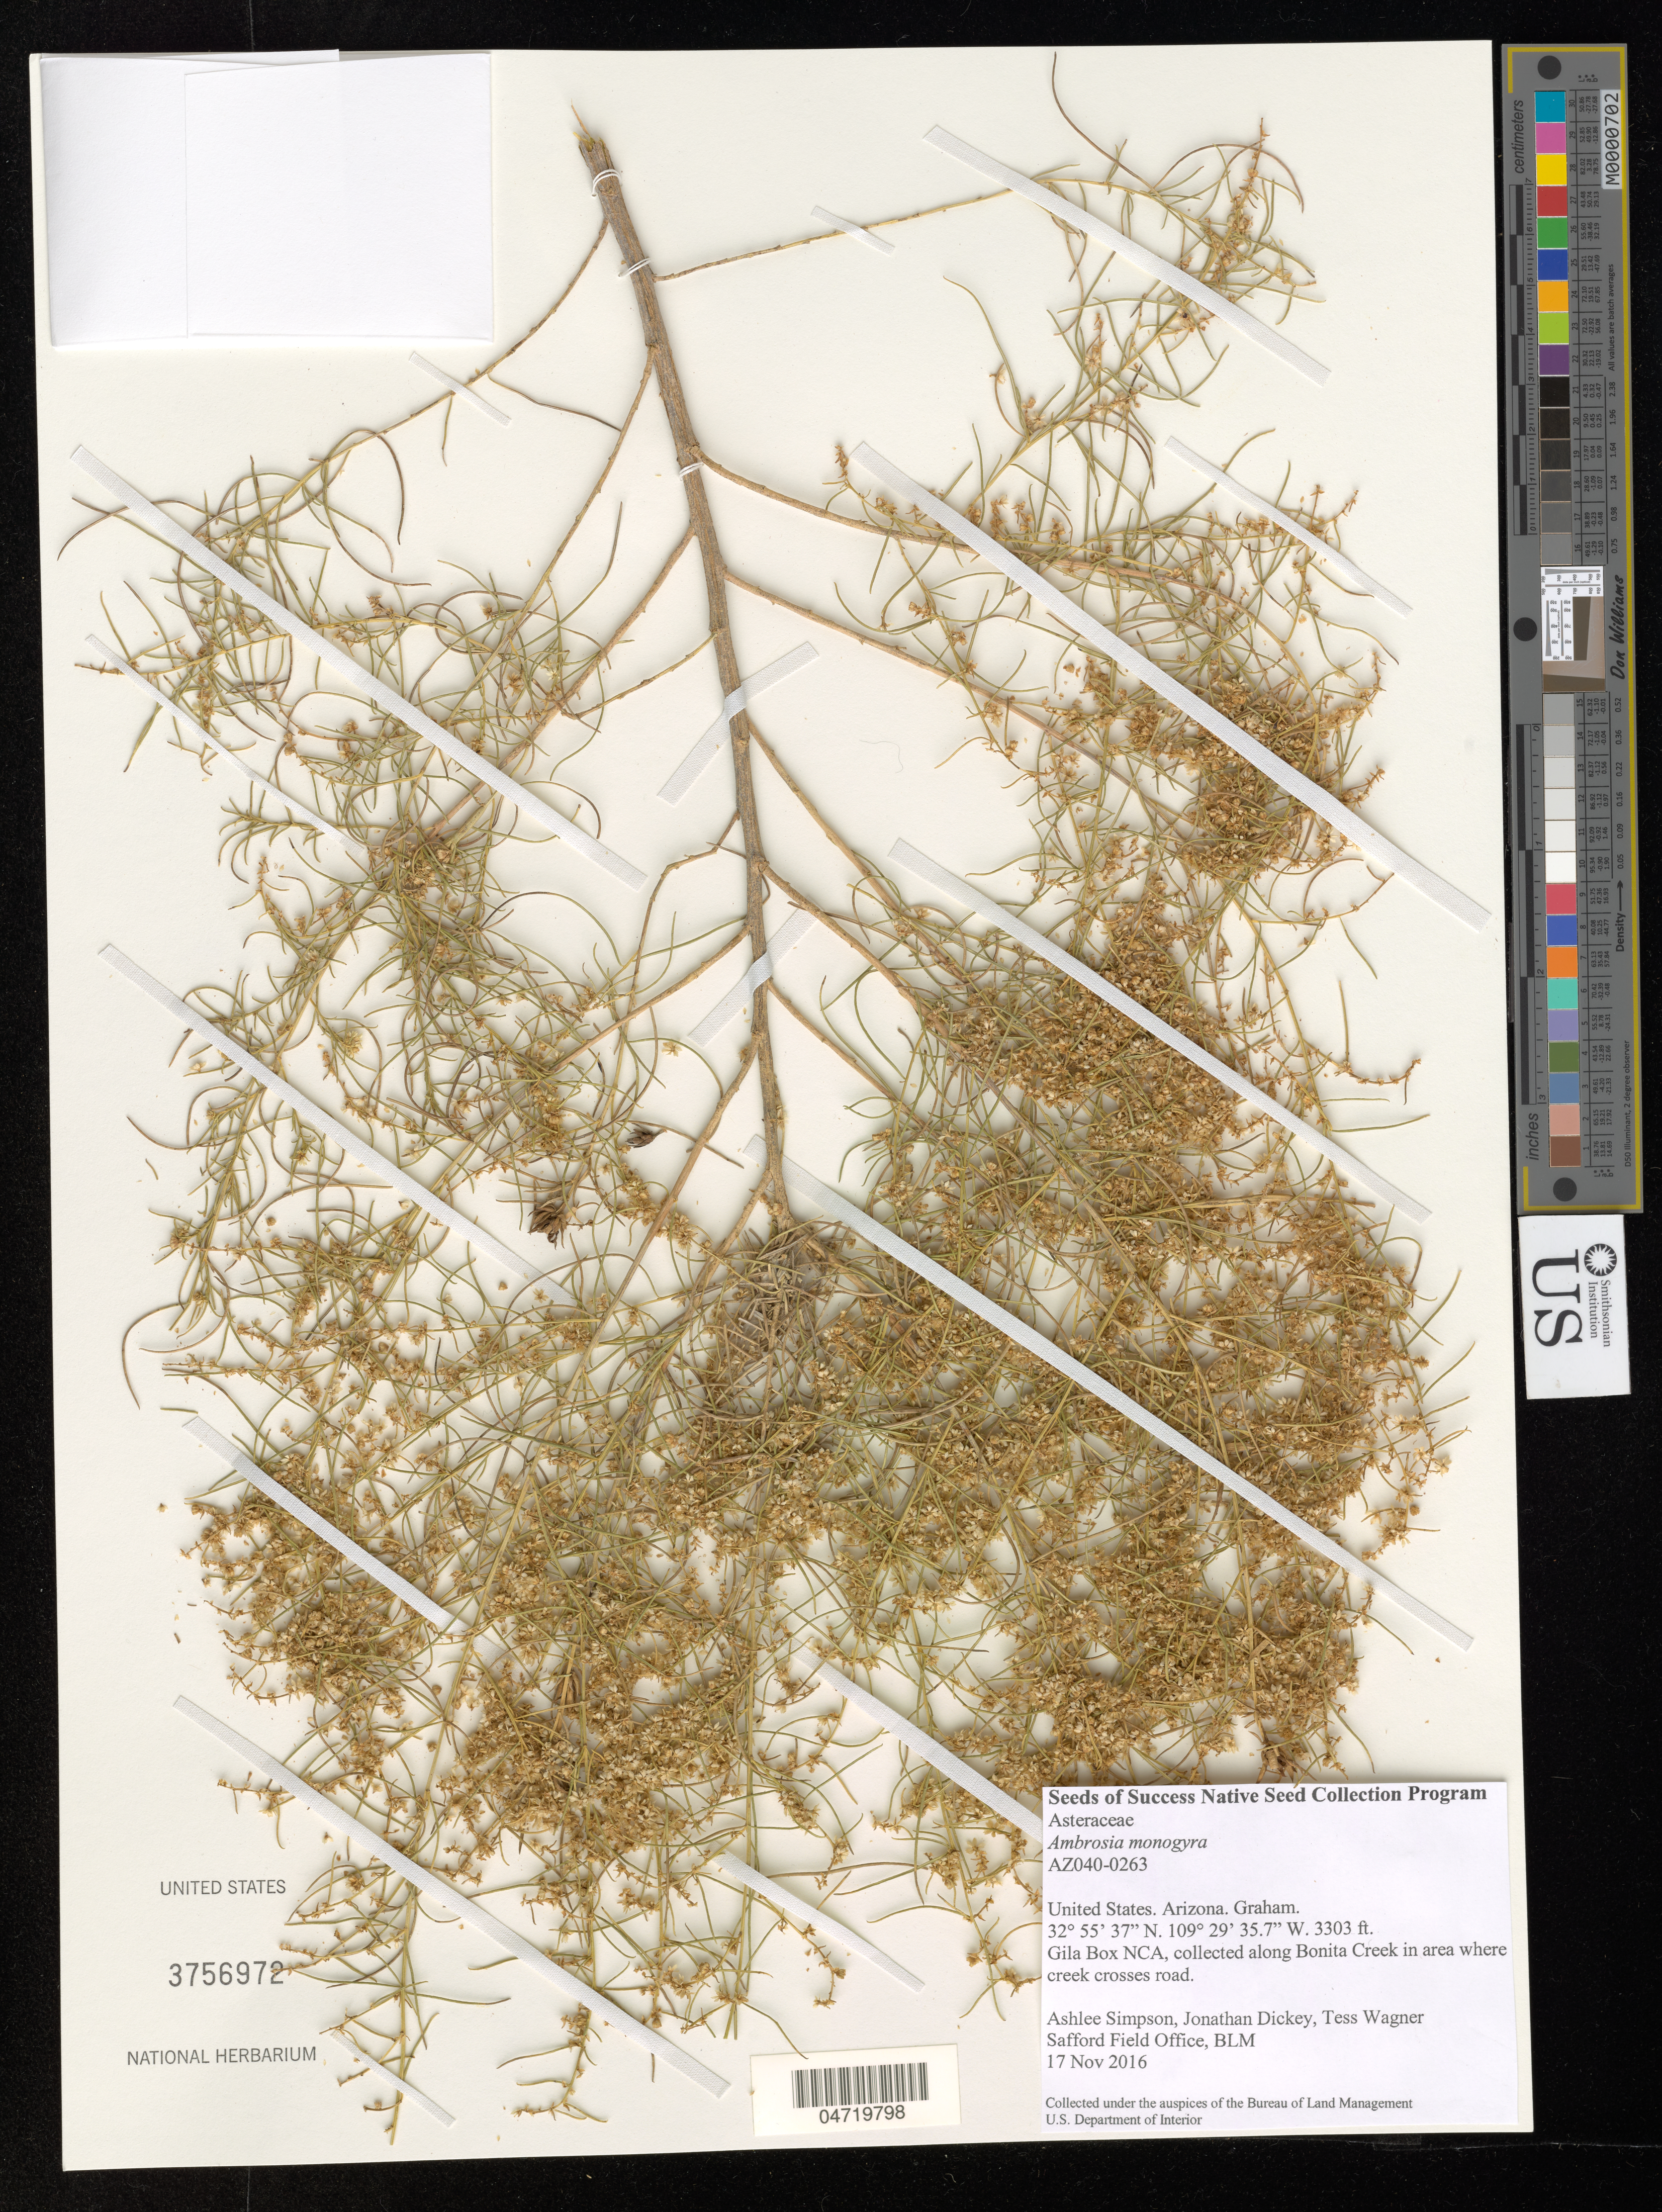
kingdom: Plantae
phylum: Tracheophyta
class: Magnoliopsida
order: Asterales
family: Asteraceae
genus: Ambrosia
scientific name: Ambrosia monogyra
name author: (Torr. & A. Gray) Strother & B.G. Baldwin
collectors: A. Simpson, J. Dickey & T. Wagner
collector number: AZ040-0263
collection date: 2016-11-17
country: United States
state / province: Arizona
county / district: Graham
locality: Gila Box NCA, along Bonita Creek where creek crosses road.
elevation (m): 1007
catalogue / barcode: US 3756972